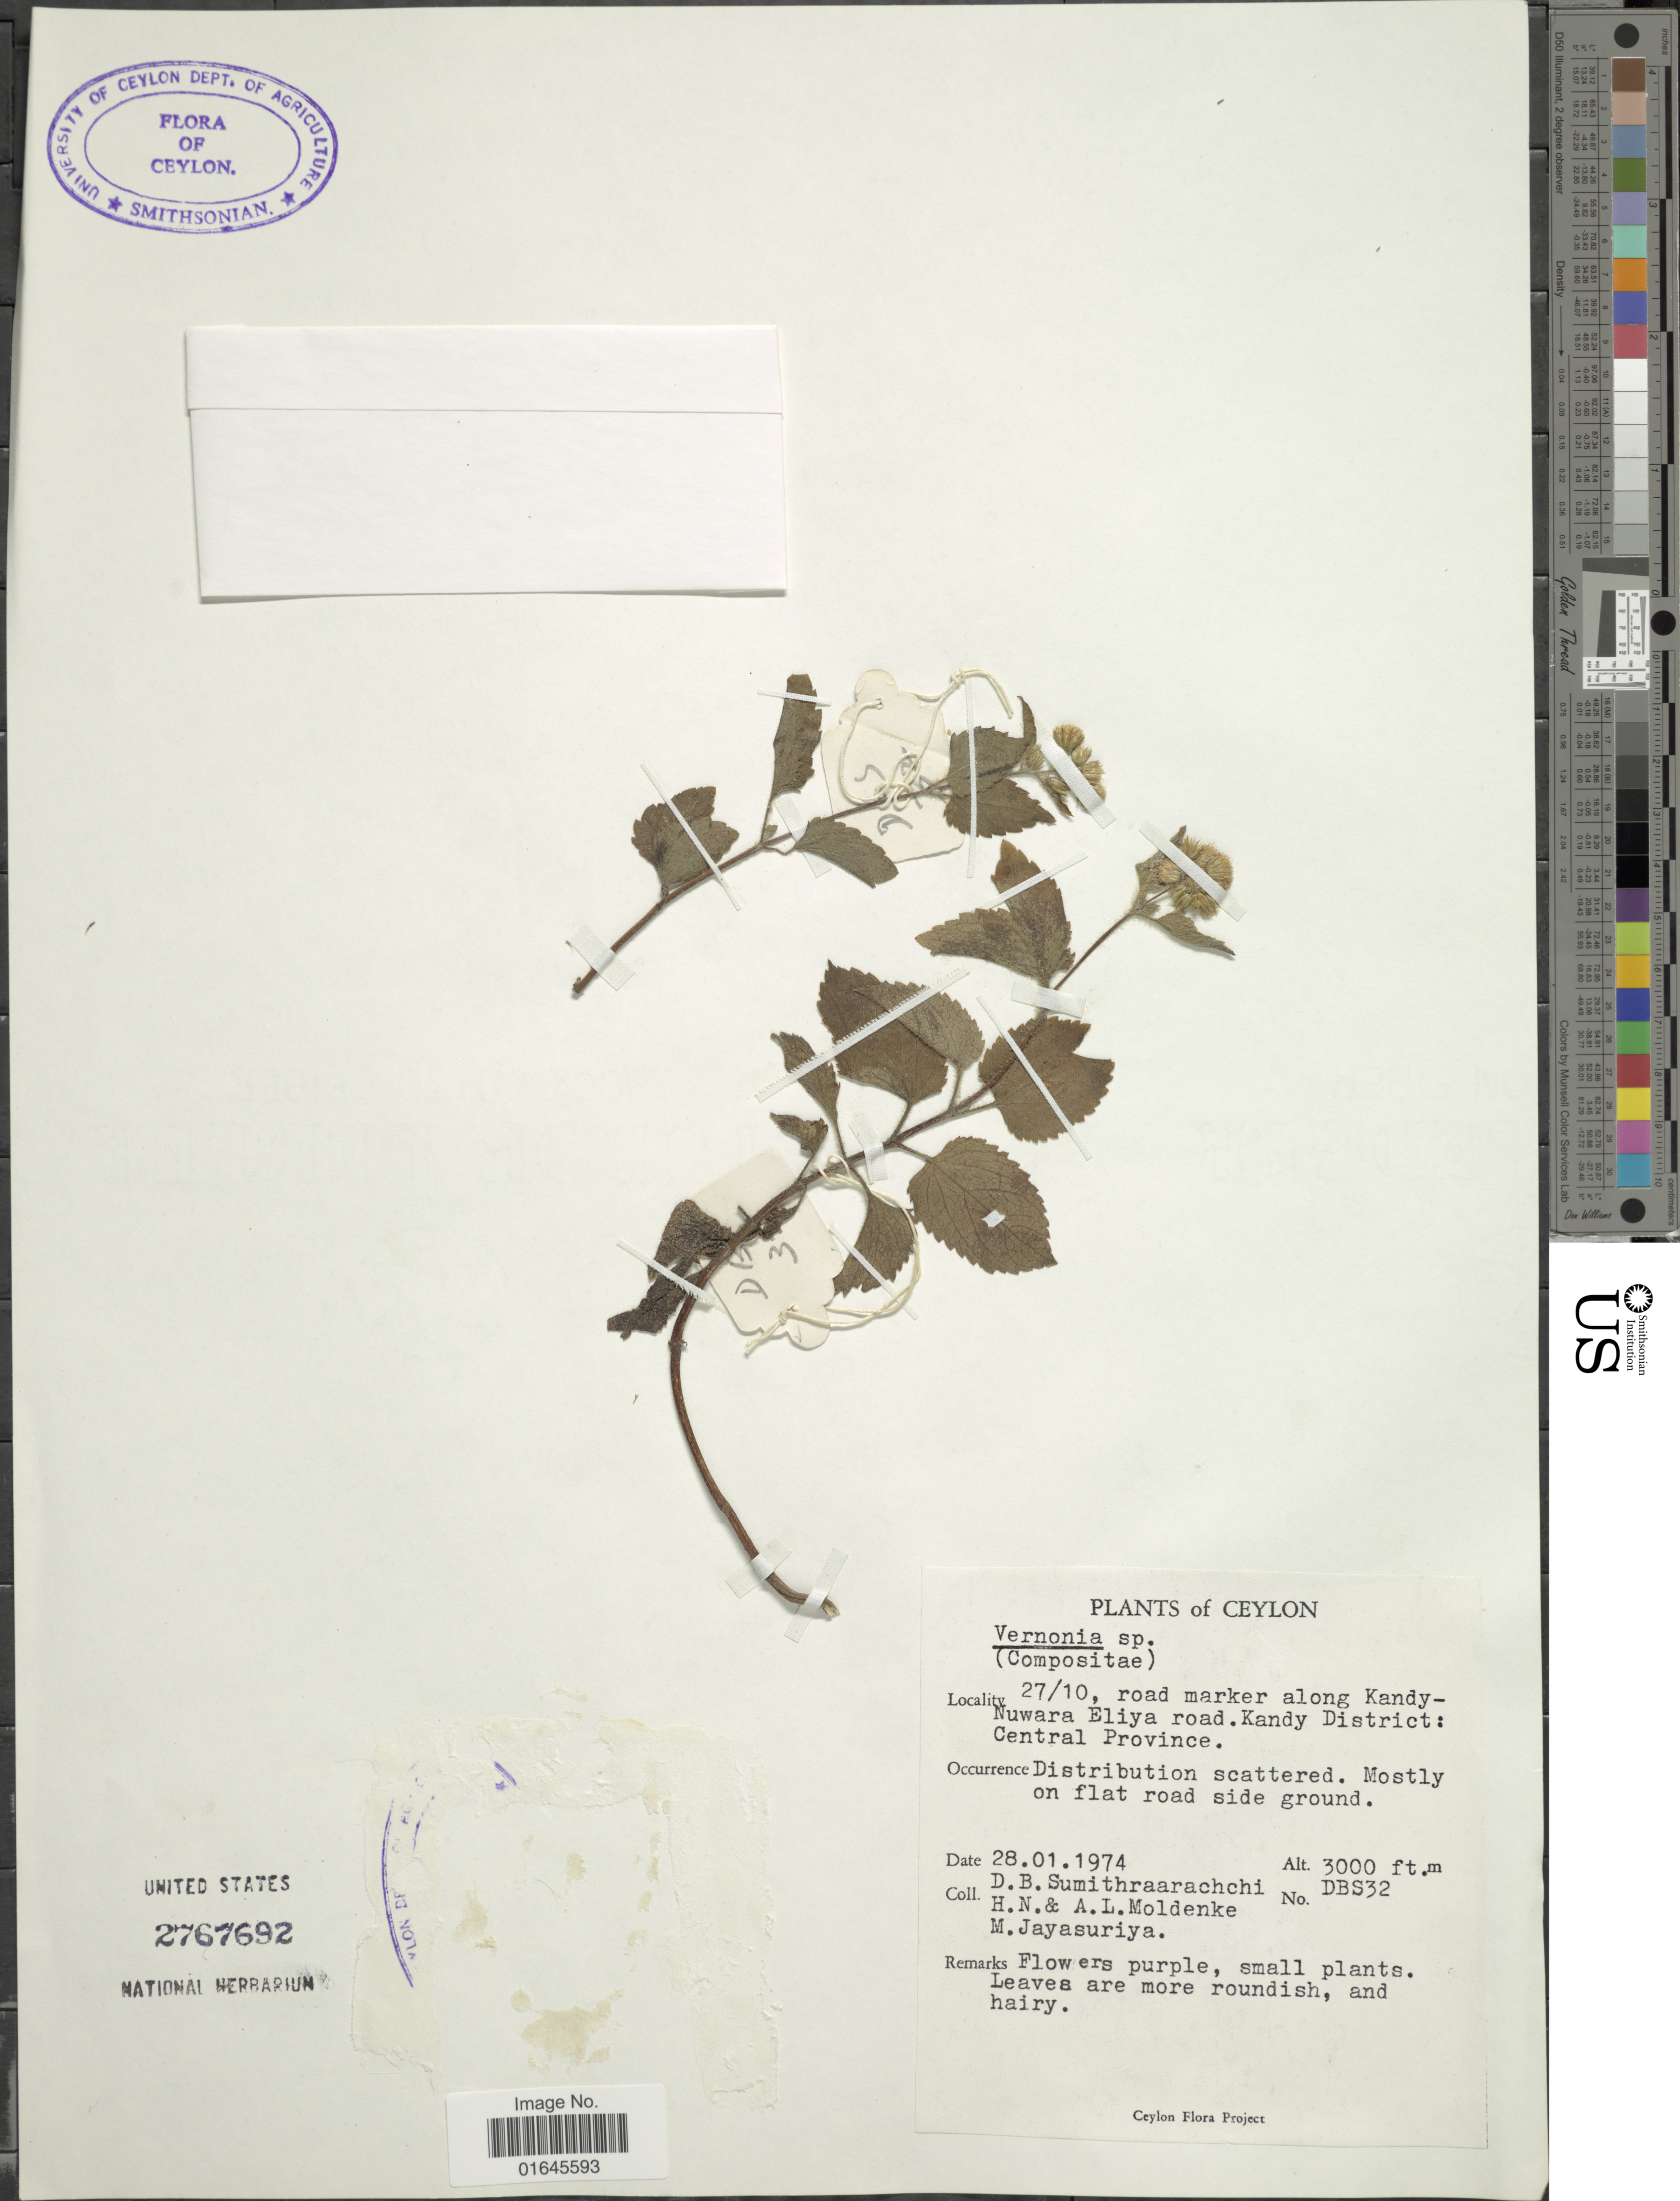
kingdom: Plantae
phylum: Tracheophyta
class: Magnoliopsida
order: Asterales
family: Asteraceae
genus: Ageratum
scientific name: Ageratum conyzoides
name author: L.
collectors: D. B. Sumithraarachchi, H. N. Moldenke, A. L. Moldenke & M. Jayasuriya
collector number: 32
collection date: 1974-01-28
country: Sri Lanka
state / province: Central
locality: Ceylon. 27/10, road marker along Kandy Nuwara Eliya road, Kandy District: Central Province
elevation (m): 914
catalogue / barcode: US 2767692